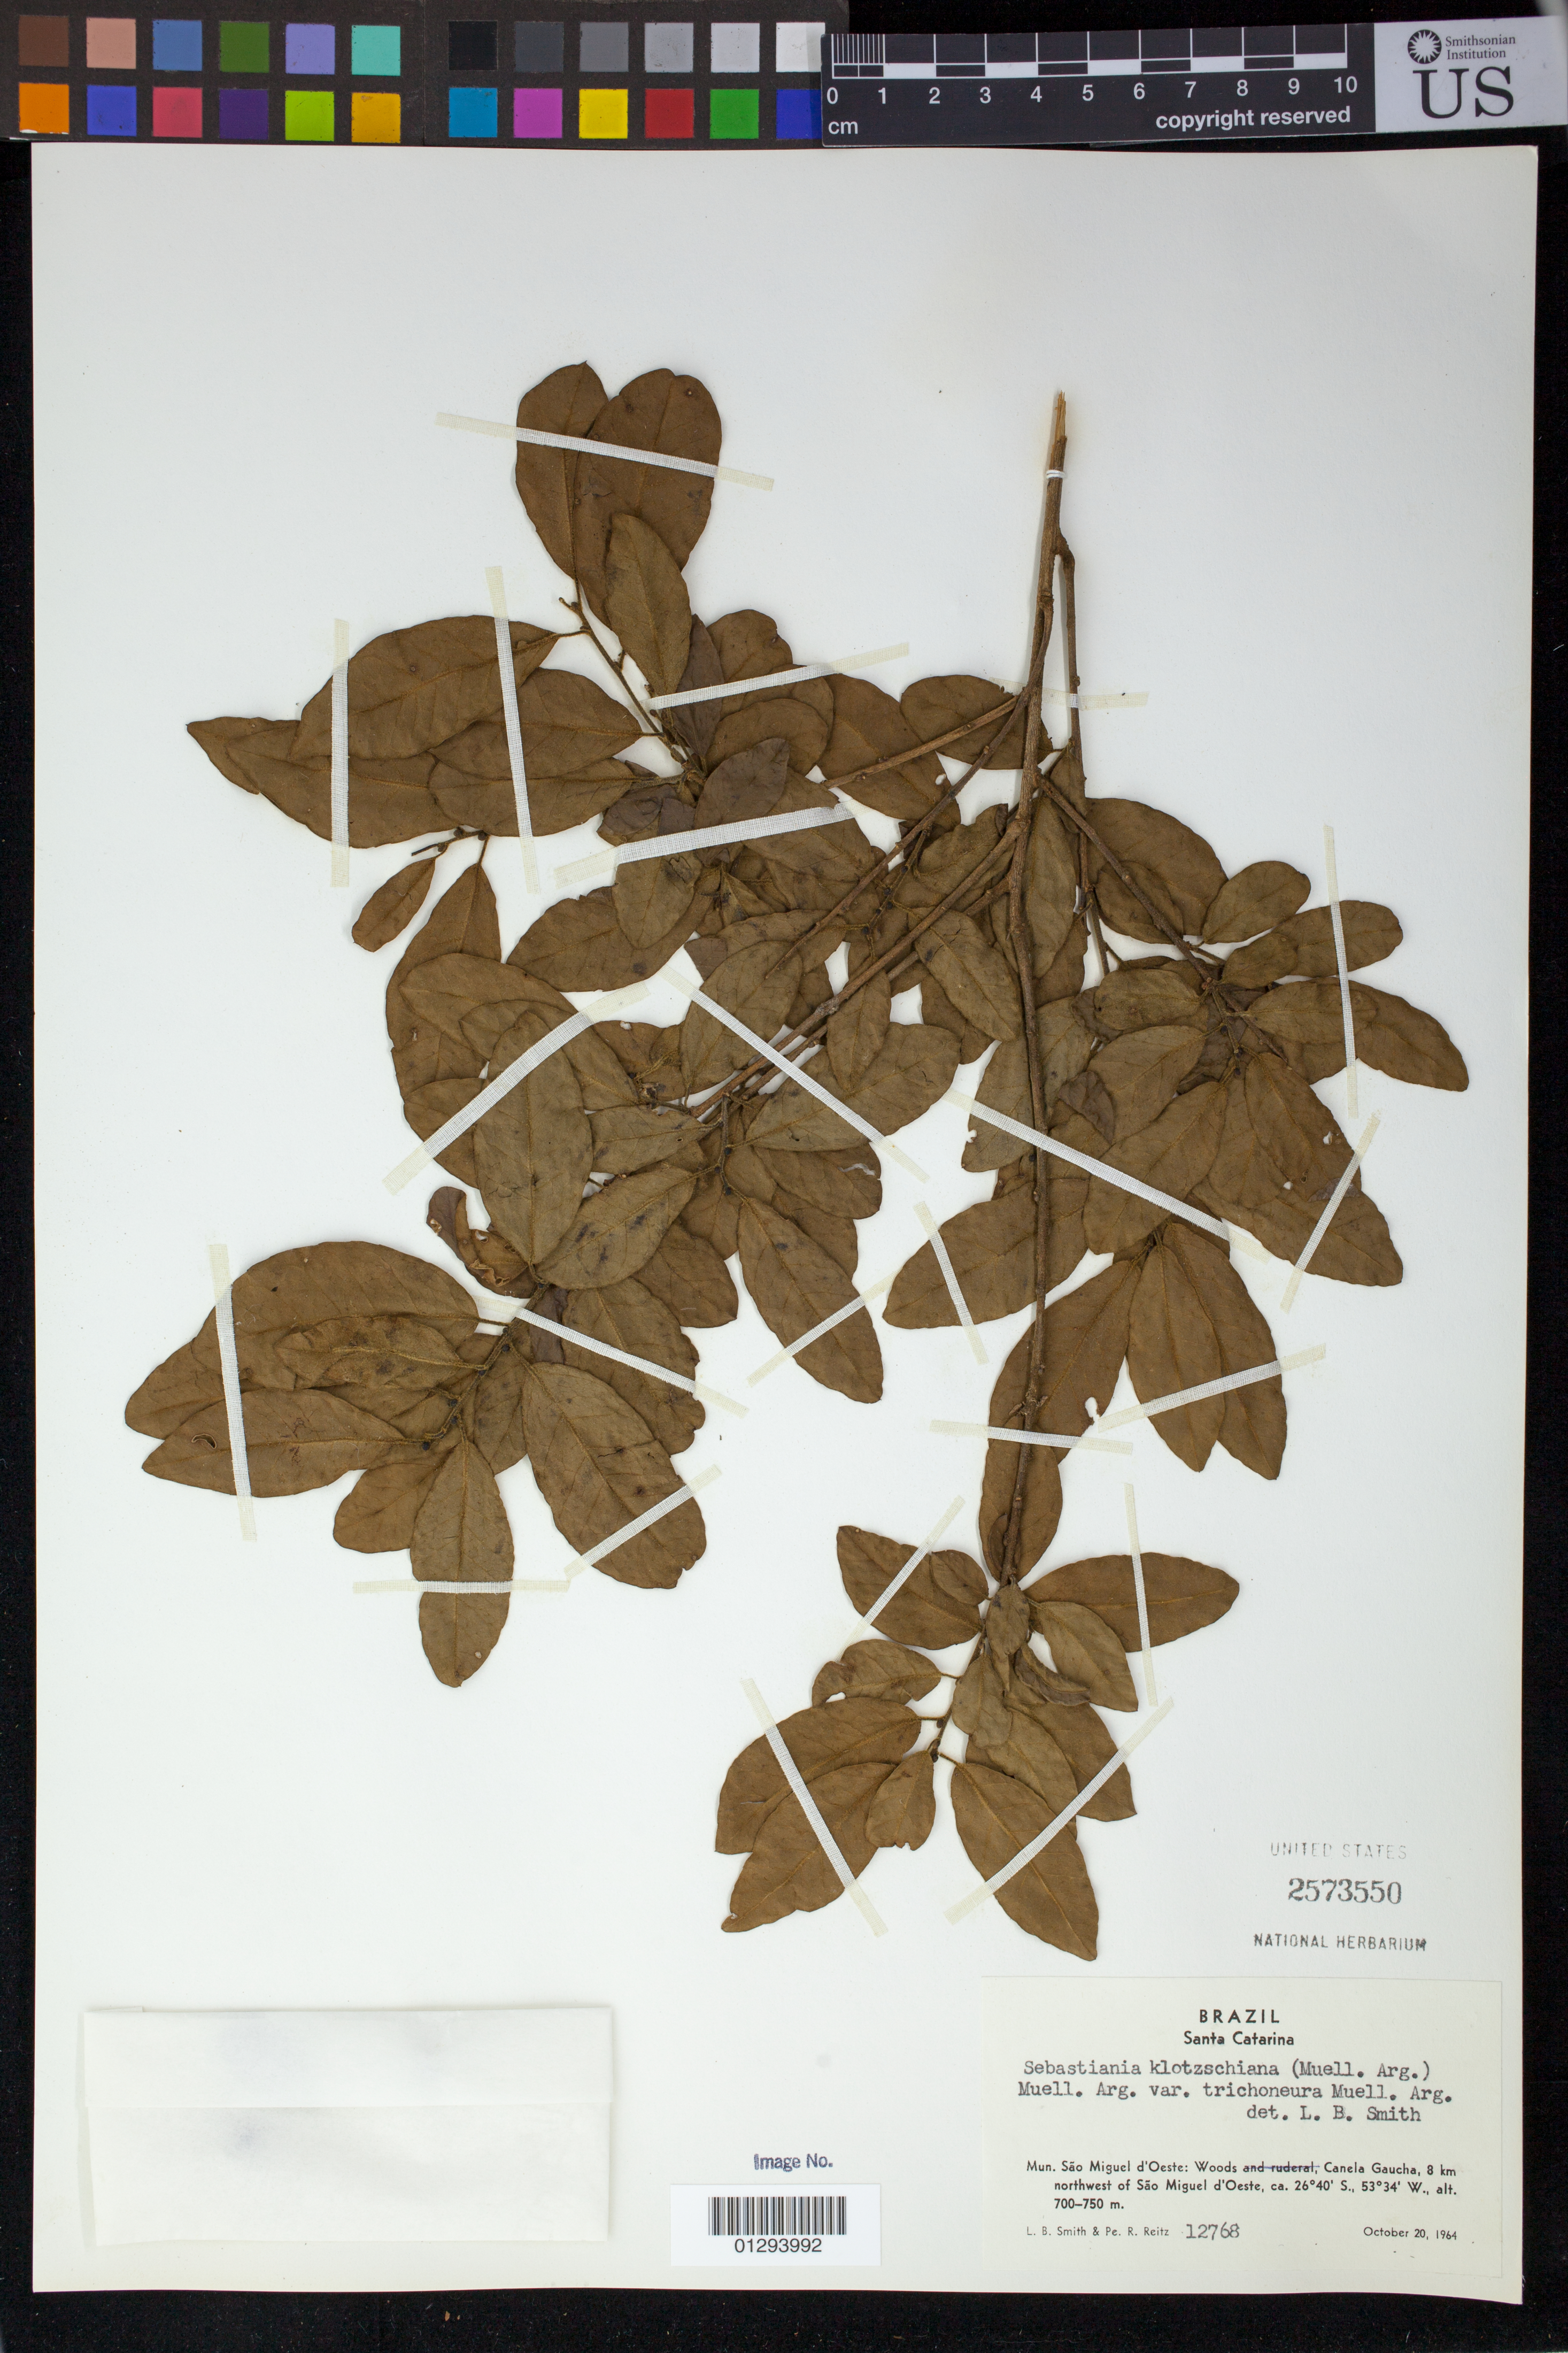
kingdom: Plantae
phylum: Tracheophyta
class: Magnoliopsida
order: Malpighiales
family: Euphorbiaceae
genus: Sebastiania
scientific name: Sebastiania commersoniana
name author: (Baill.) L.B. Sm. & Downs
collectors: L. Smith & R. Reitz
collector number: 12768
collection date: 1964-10-20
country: Brazil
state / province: Santa Catarina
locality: Mun. Sao Miguel d'Oeste: Woods, Canela Gaucha, 8 km northwest of Sao Miguel d'Oeste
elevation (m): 700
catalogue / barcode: US 2573550